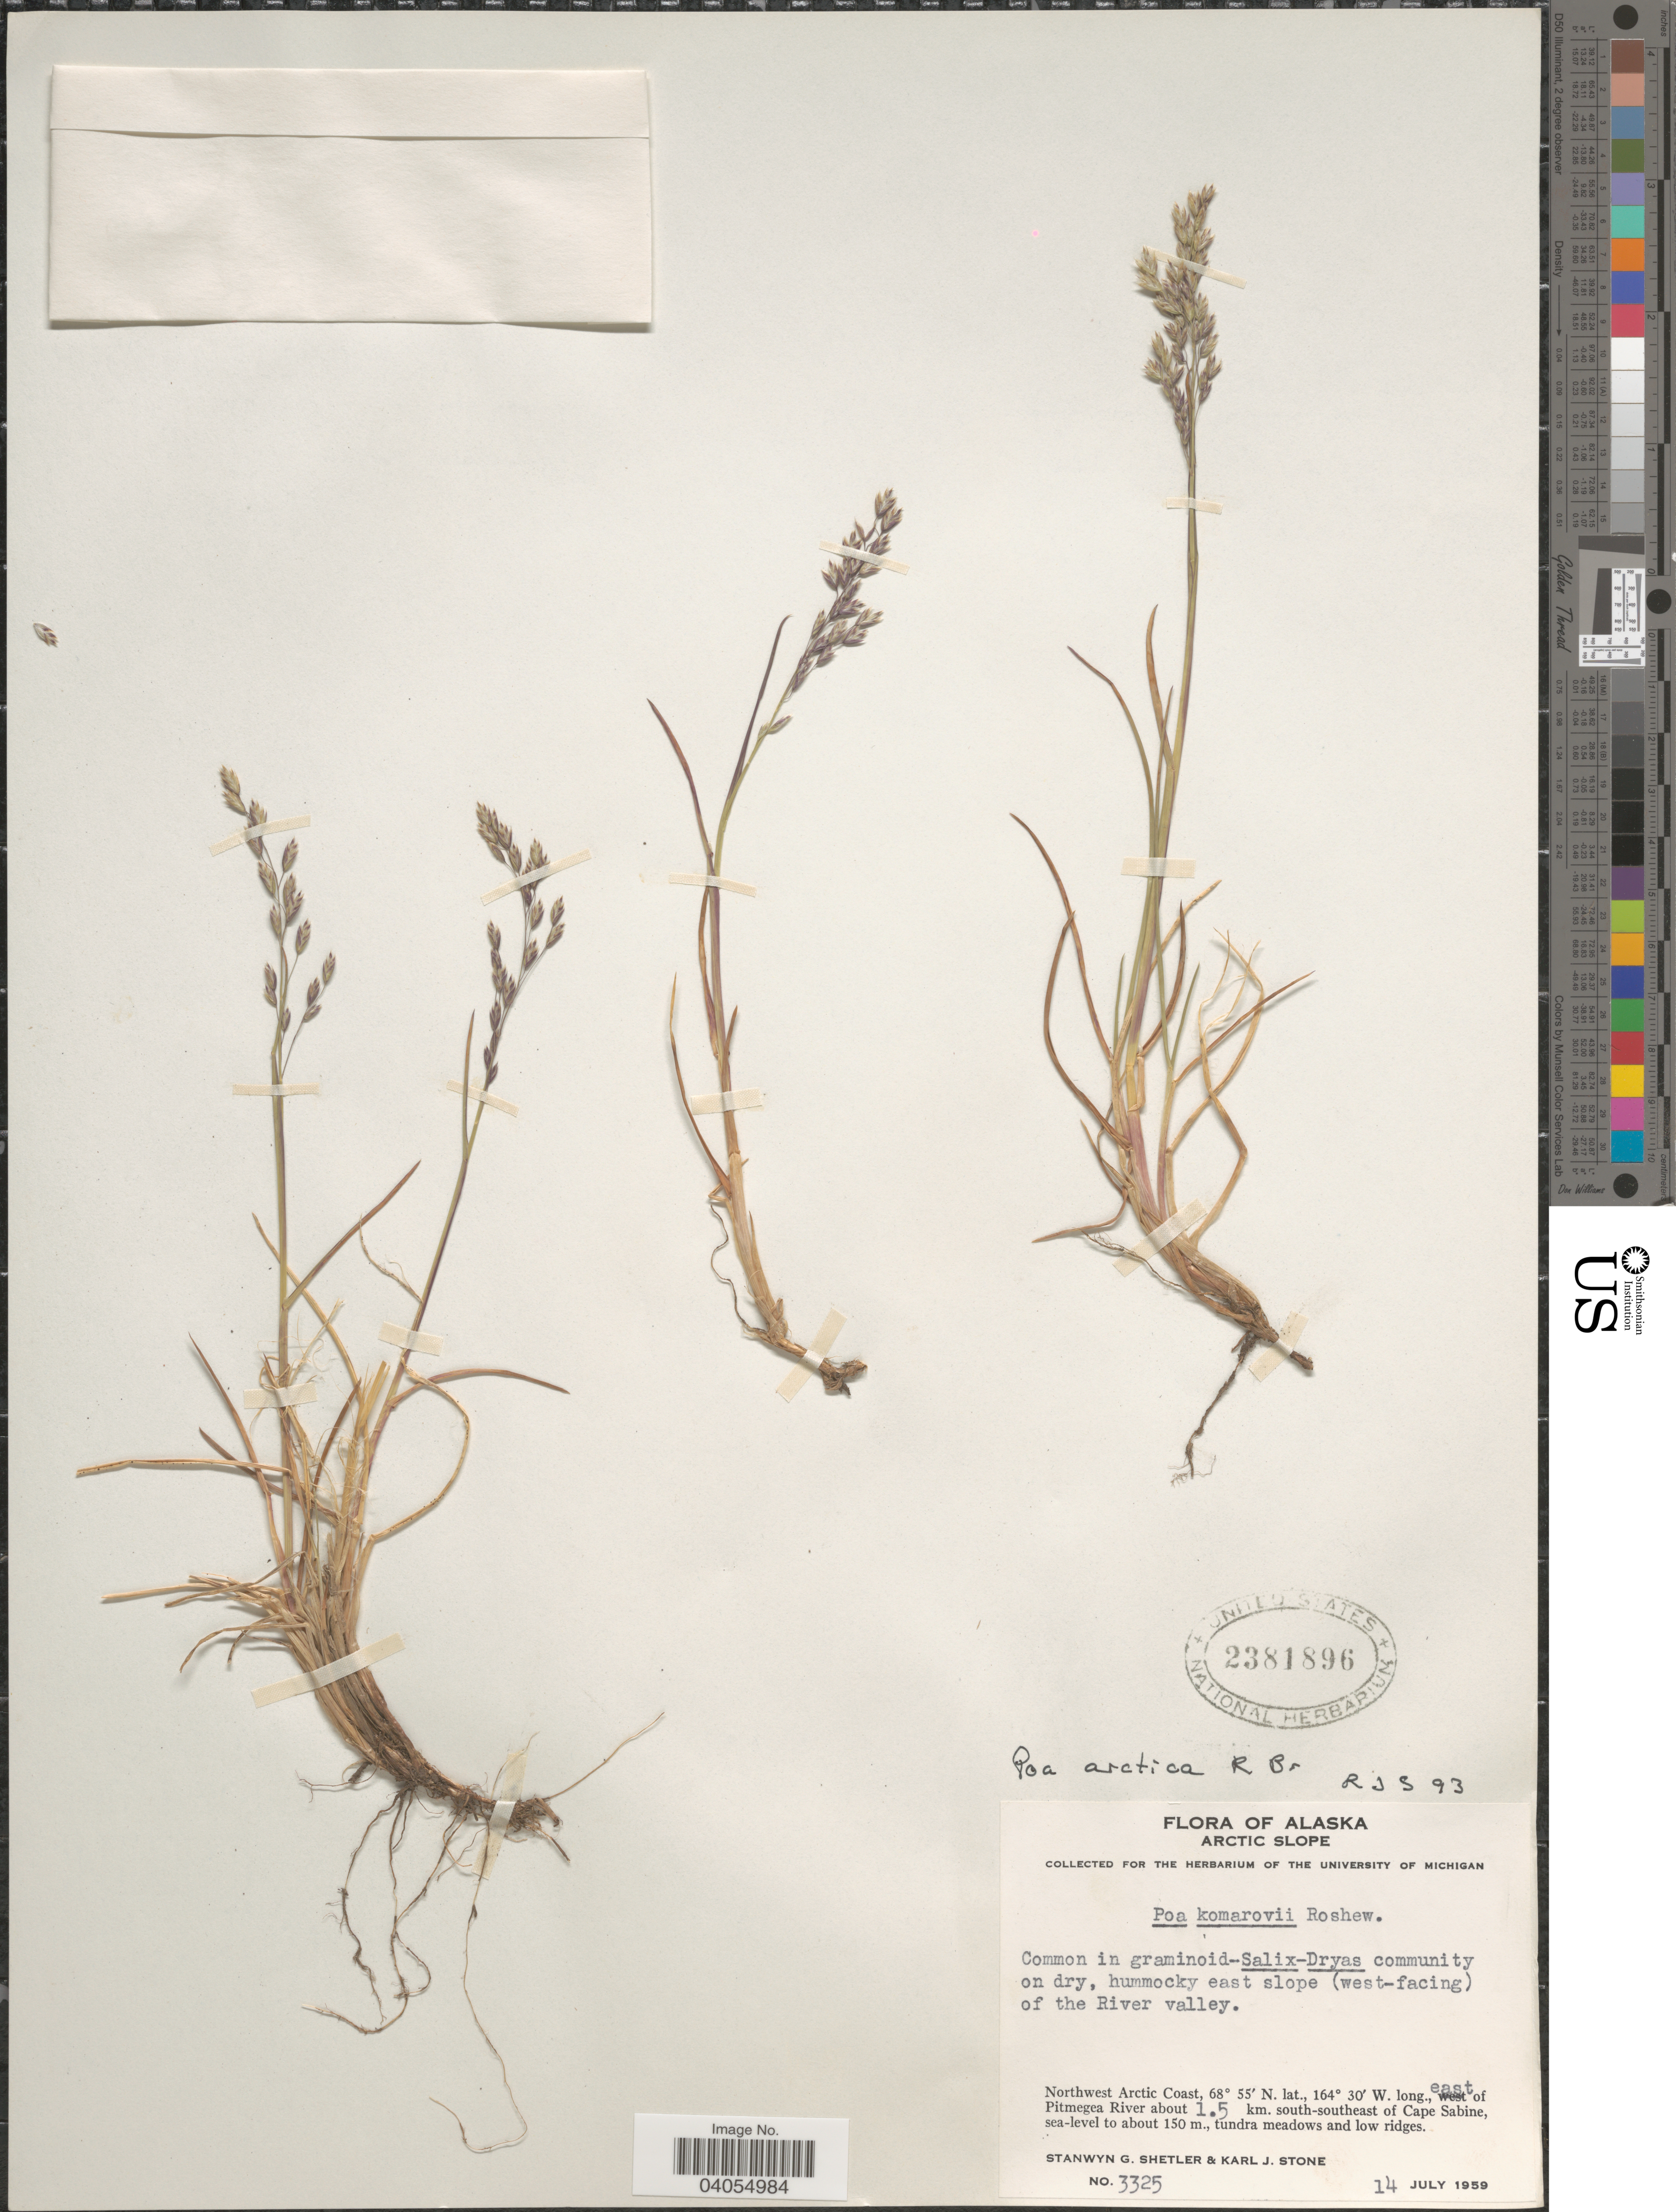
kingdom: Plantae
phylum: Tracheophyta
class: Liliopsida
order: Poales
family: Poaceae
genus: Poa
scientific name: Poa arctica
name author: R. Br.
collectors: S. Shetler & K. J. Stone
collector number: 3325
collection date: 1959-07-14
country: United States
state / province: Alaska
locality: Arctic Slope. East slope (west-facing) of the River valley. Northwest Arctic Coast, east of Pitmegea River about 1.5 km. south-southeast of Cape Sabine.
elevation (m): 0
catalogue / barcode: US 2381896